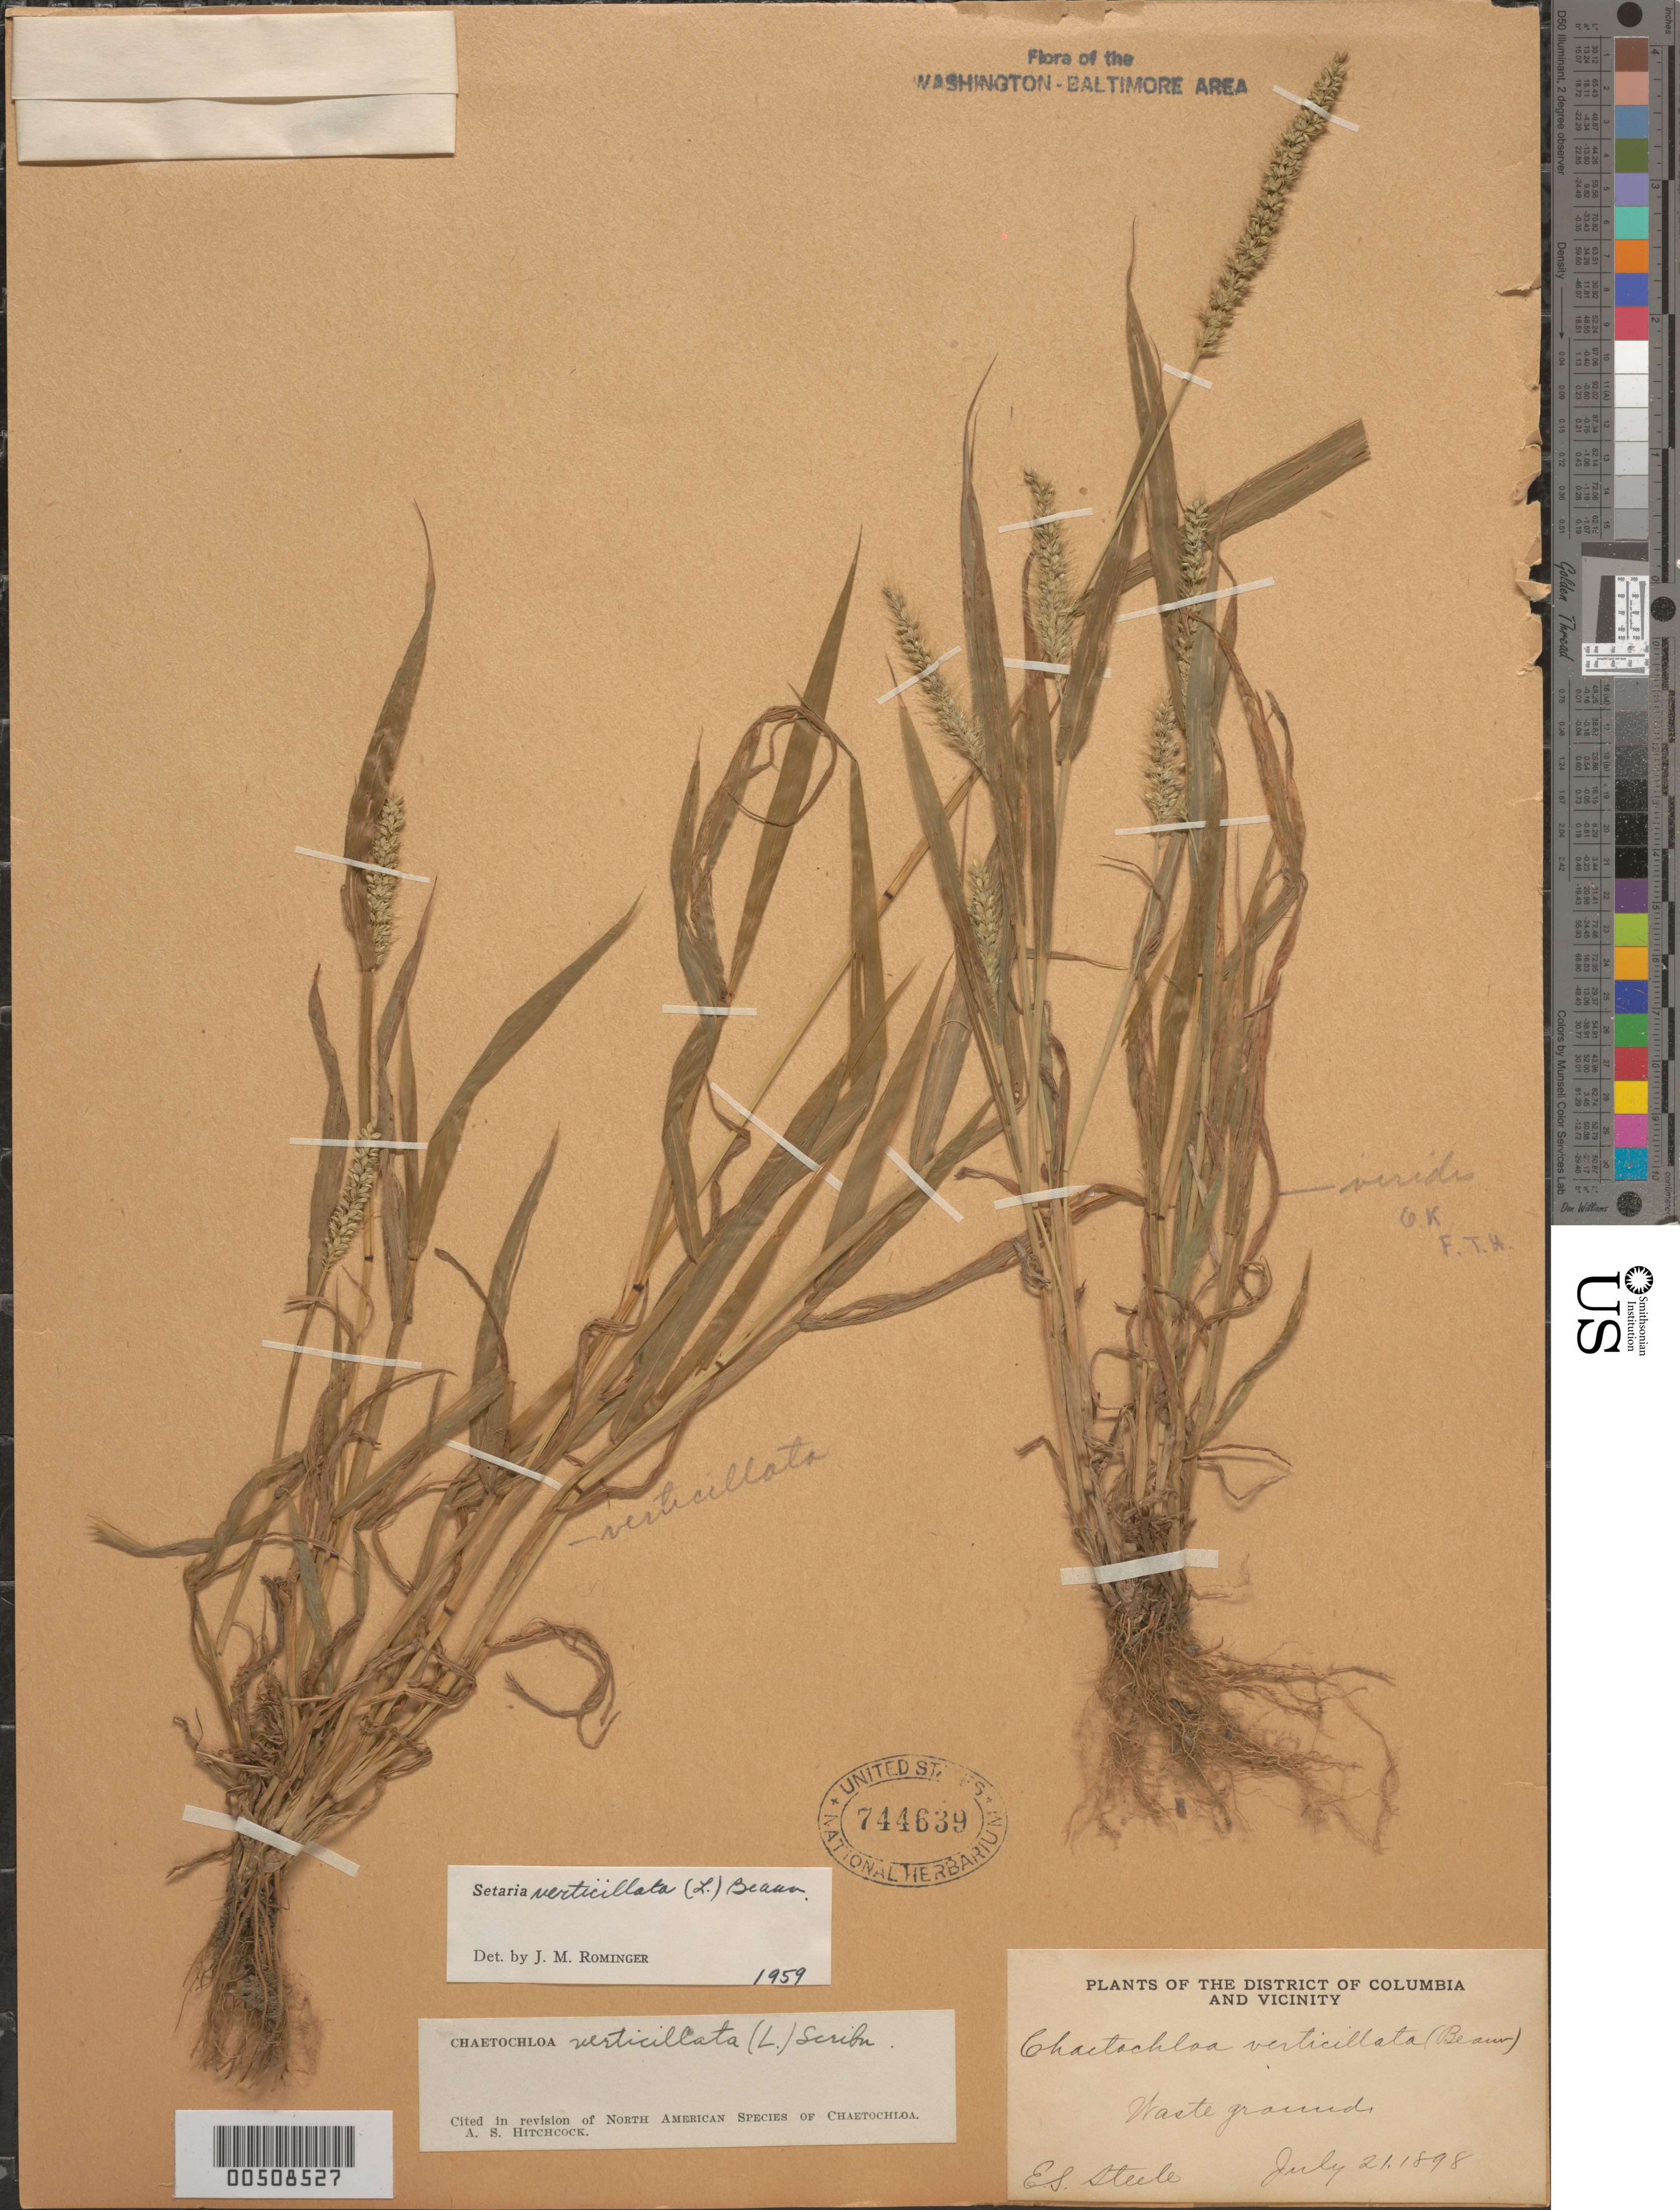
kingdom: Plantae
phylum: Tracheophyta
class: Liliopsida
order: Poales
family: Poaceae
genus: Setaria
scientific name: Setaria verticillata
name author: (L.) P. Beauv.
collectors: E. Steele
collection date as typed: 21 Jul 1898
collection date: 1898-07-21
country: United States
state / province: District of Columbia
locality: Washington DC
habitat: Waste ground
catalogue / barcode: US 744639